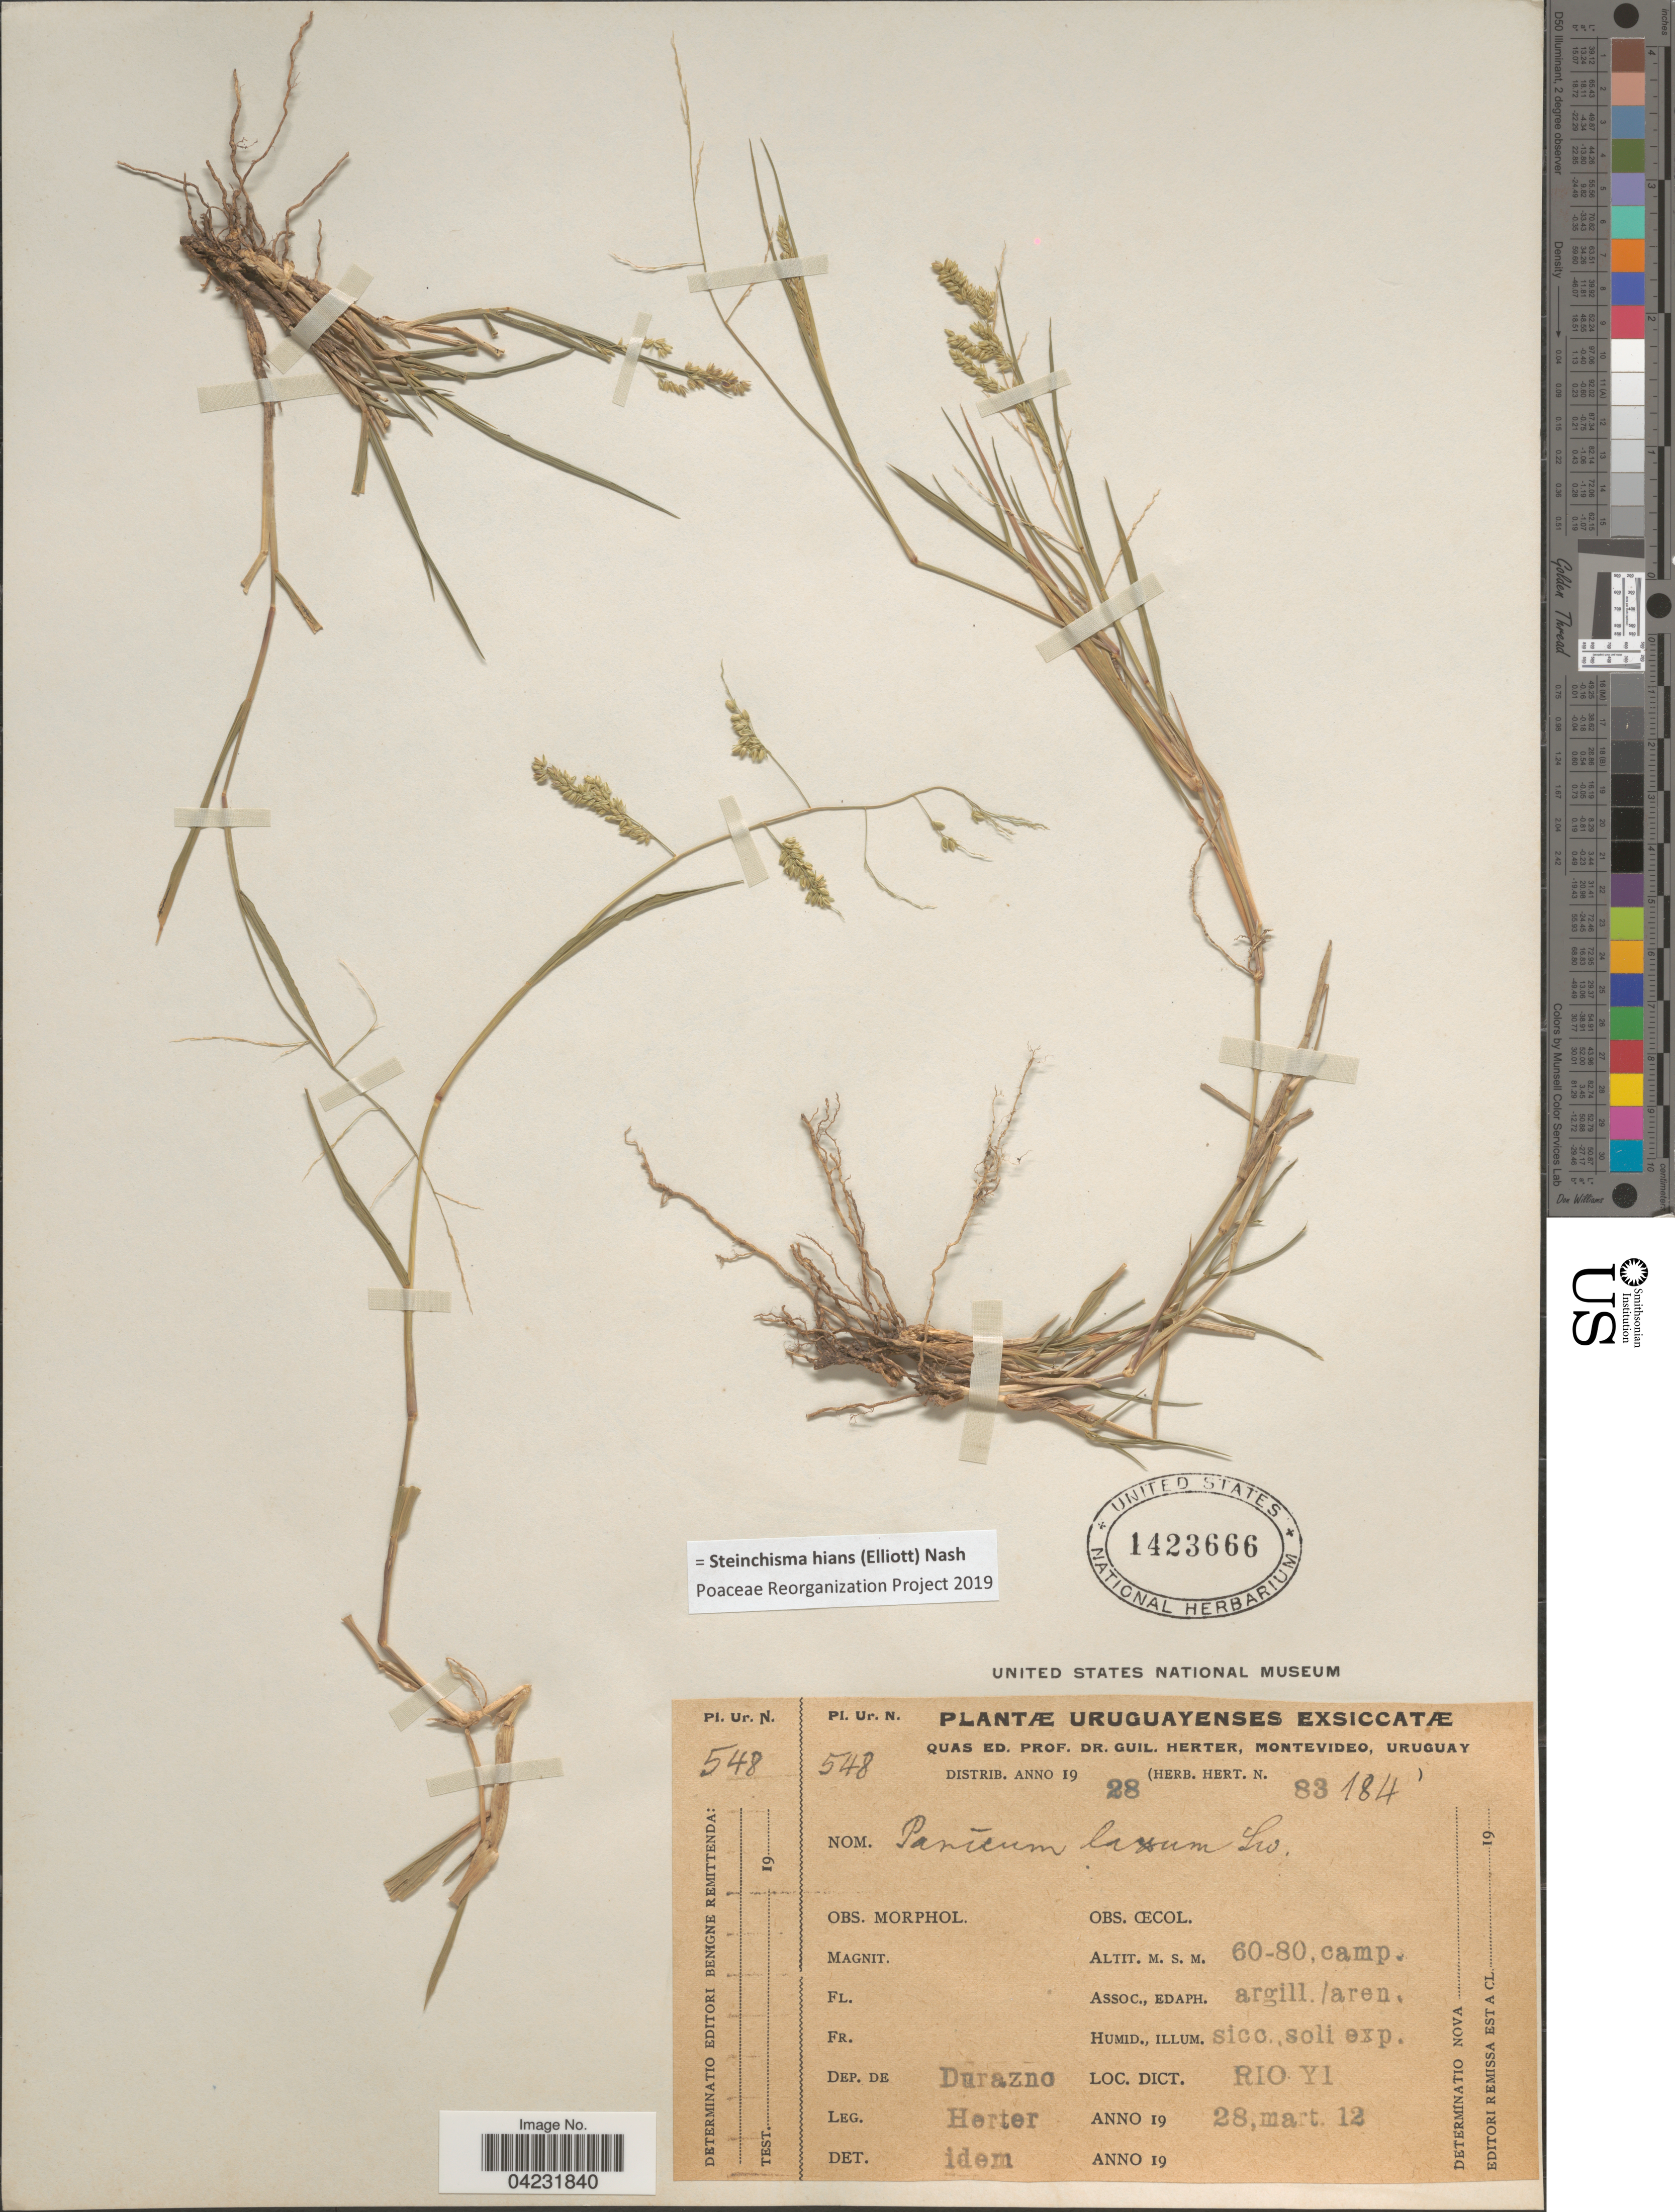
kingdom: Plantae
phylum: Tracheophyta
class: Liliopsida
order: Poales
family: Poaceae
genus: Steinchisma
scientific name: Steinchisma hians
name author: (Elliott) Nash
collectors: G. Herter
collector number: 83184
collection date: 1928-03-12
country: Uruguay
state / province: Durazno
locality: Dep. de Durazno. Loc. Dict. Rio Yi.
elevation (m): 60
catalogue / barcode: US 1423666